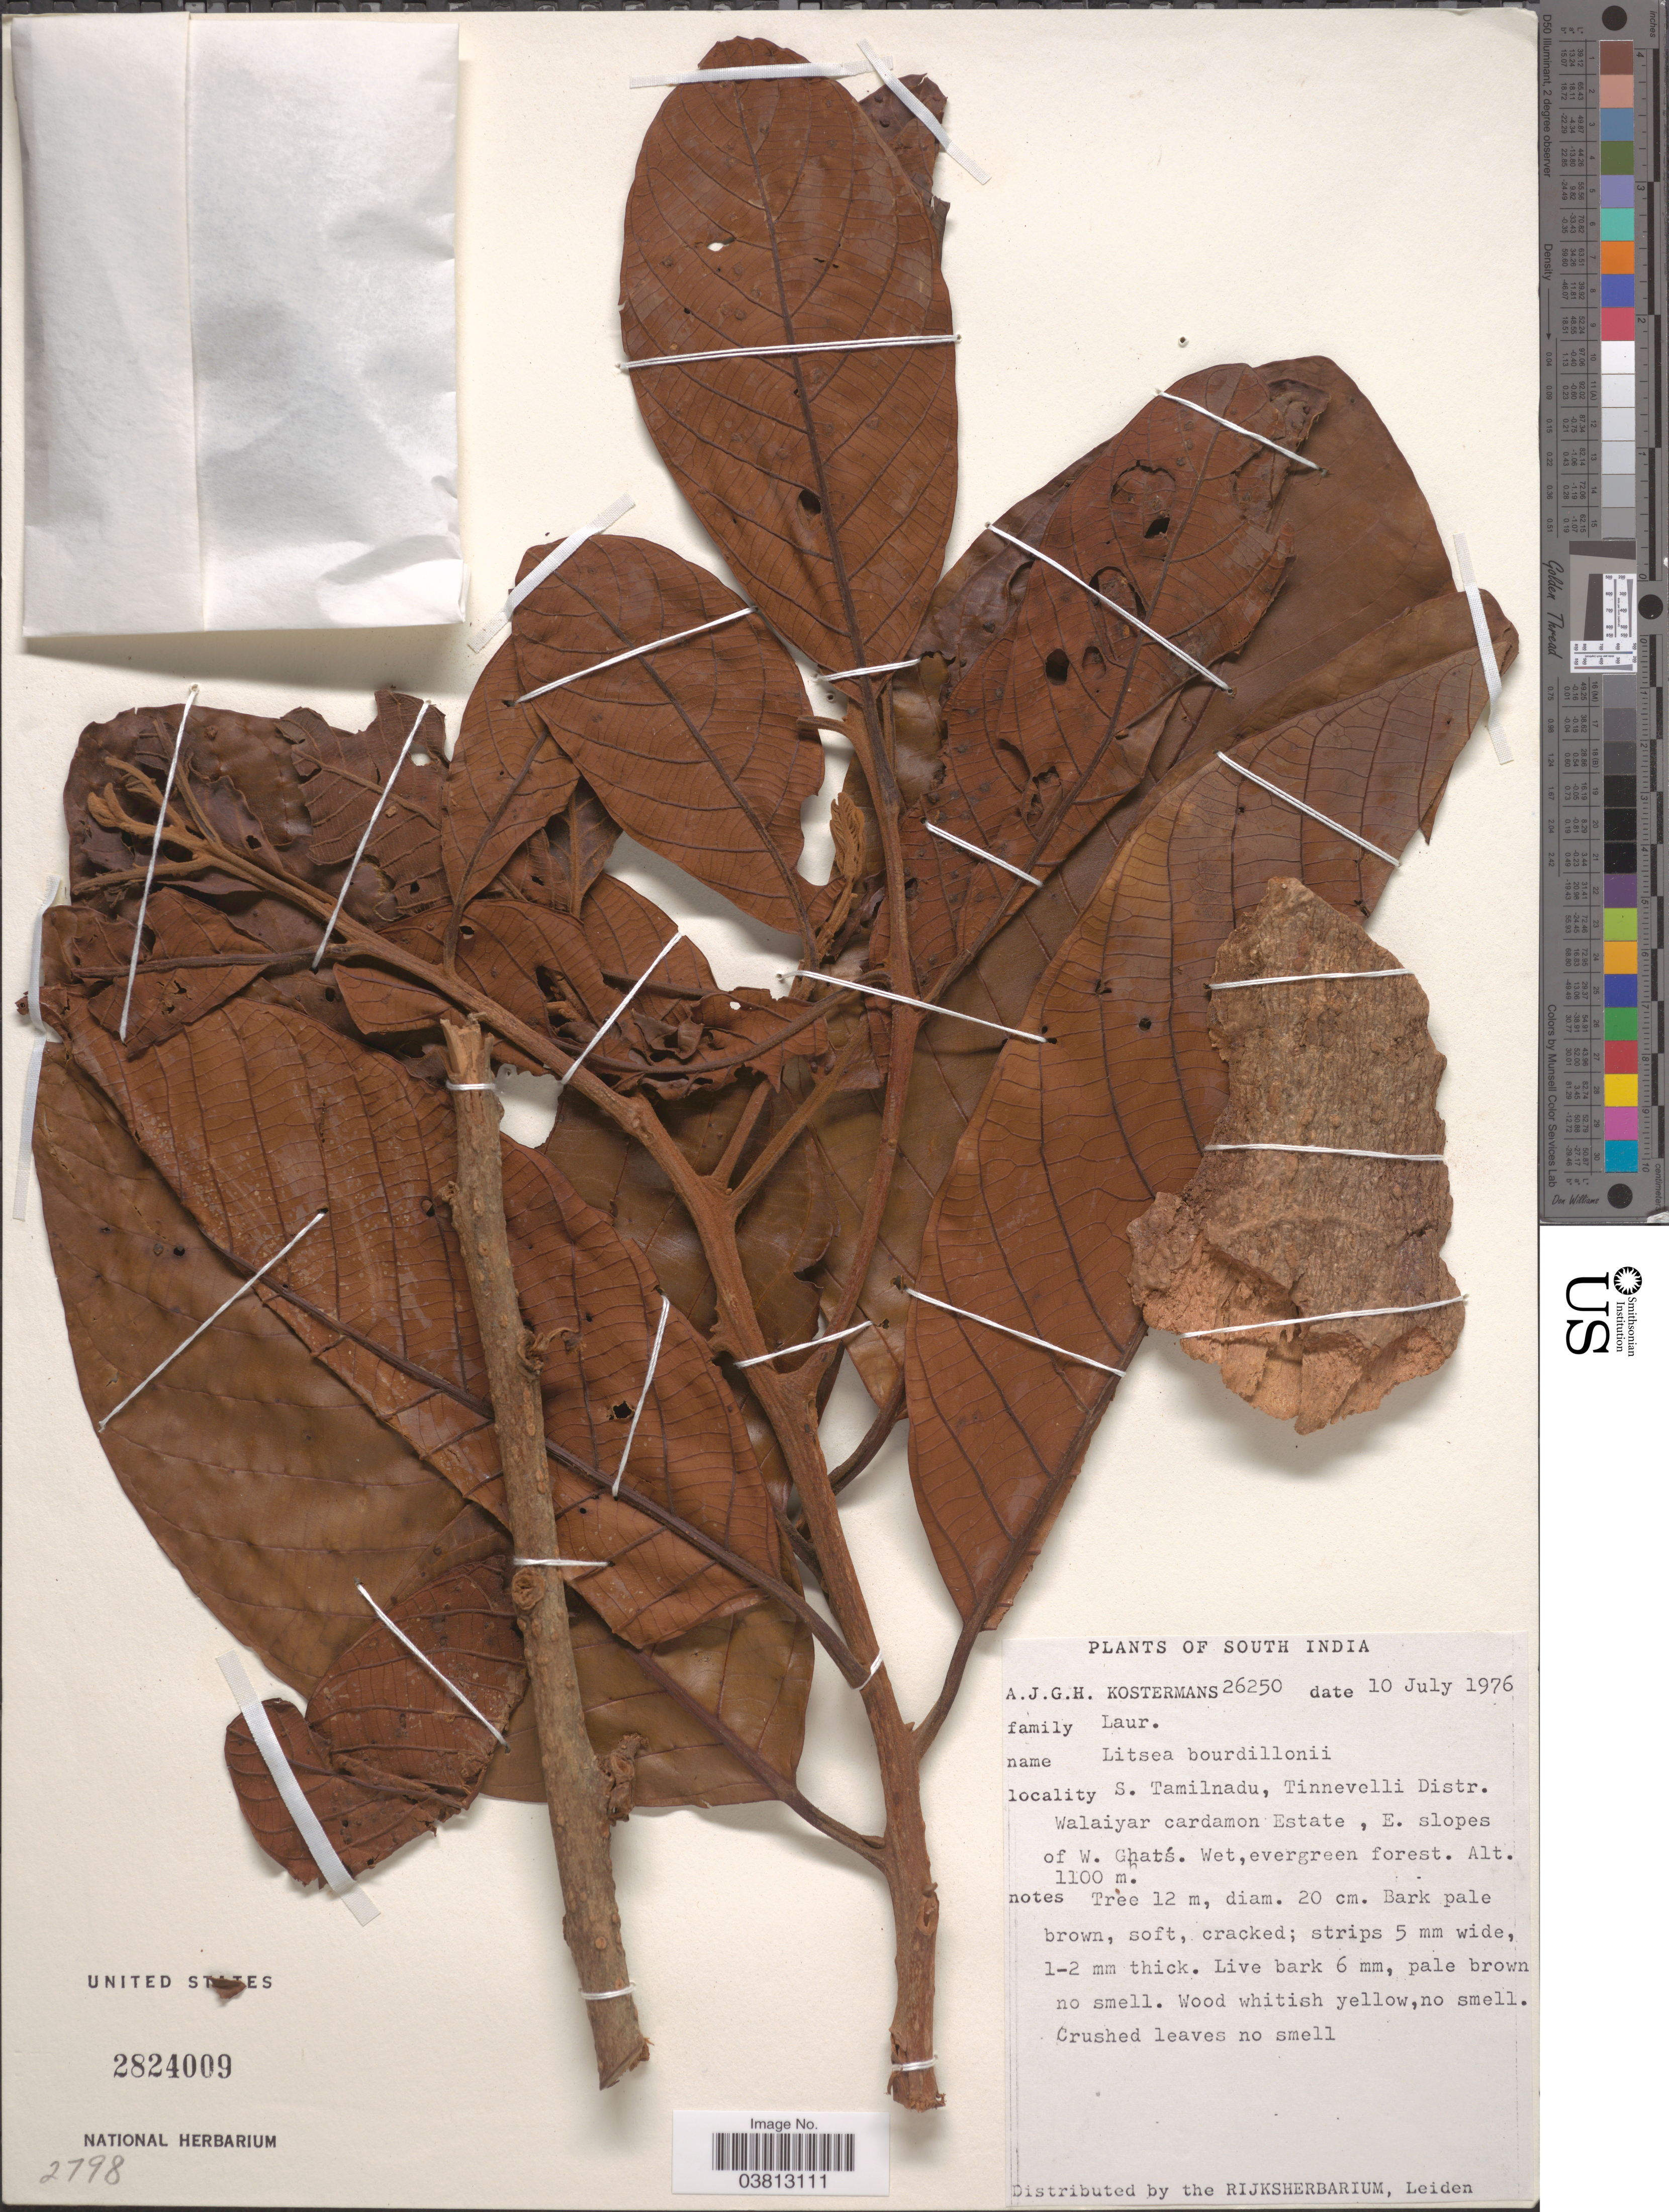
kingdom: Plantae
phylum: Tracheophyta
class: Magnoliopsida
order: Laurales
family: Lauraceae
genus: Litsea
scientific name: Litsea bourdillonii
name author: Gamble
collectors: A. J. G. Kostermans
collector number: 26250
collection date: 1976-07-10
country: India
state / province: Tamil Nadu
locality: South India. S. Tamilnadu, Tinnevelli Distr. Walaiyar cardamon Estate, E. slopes of W. Ghatś.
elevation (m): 1100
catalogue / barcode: US 2824009